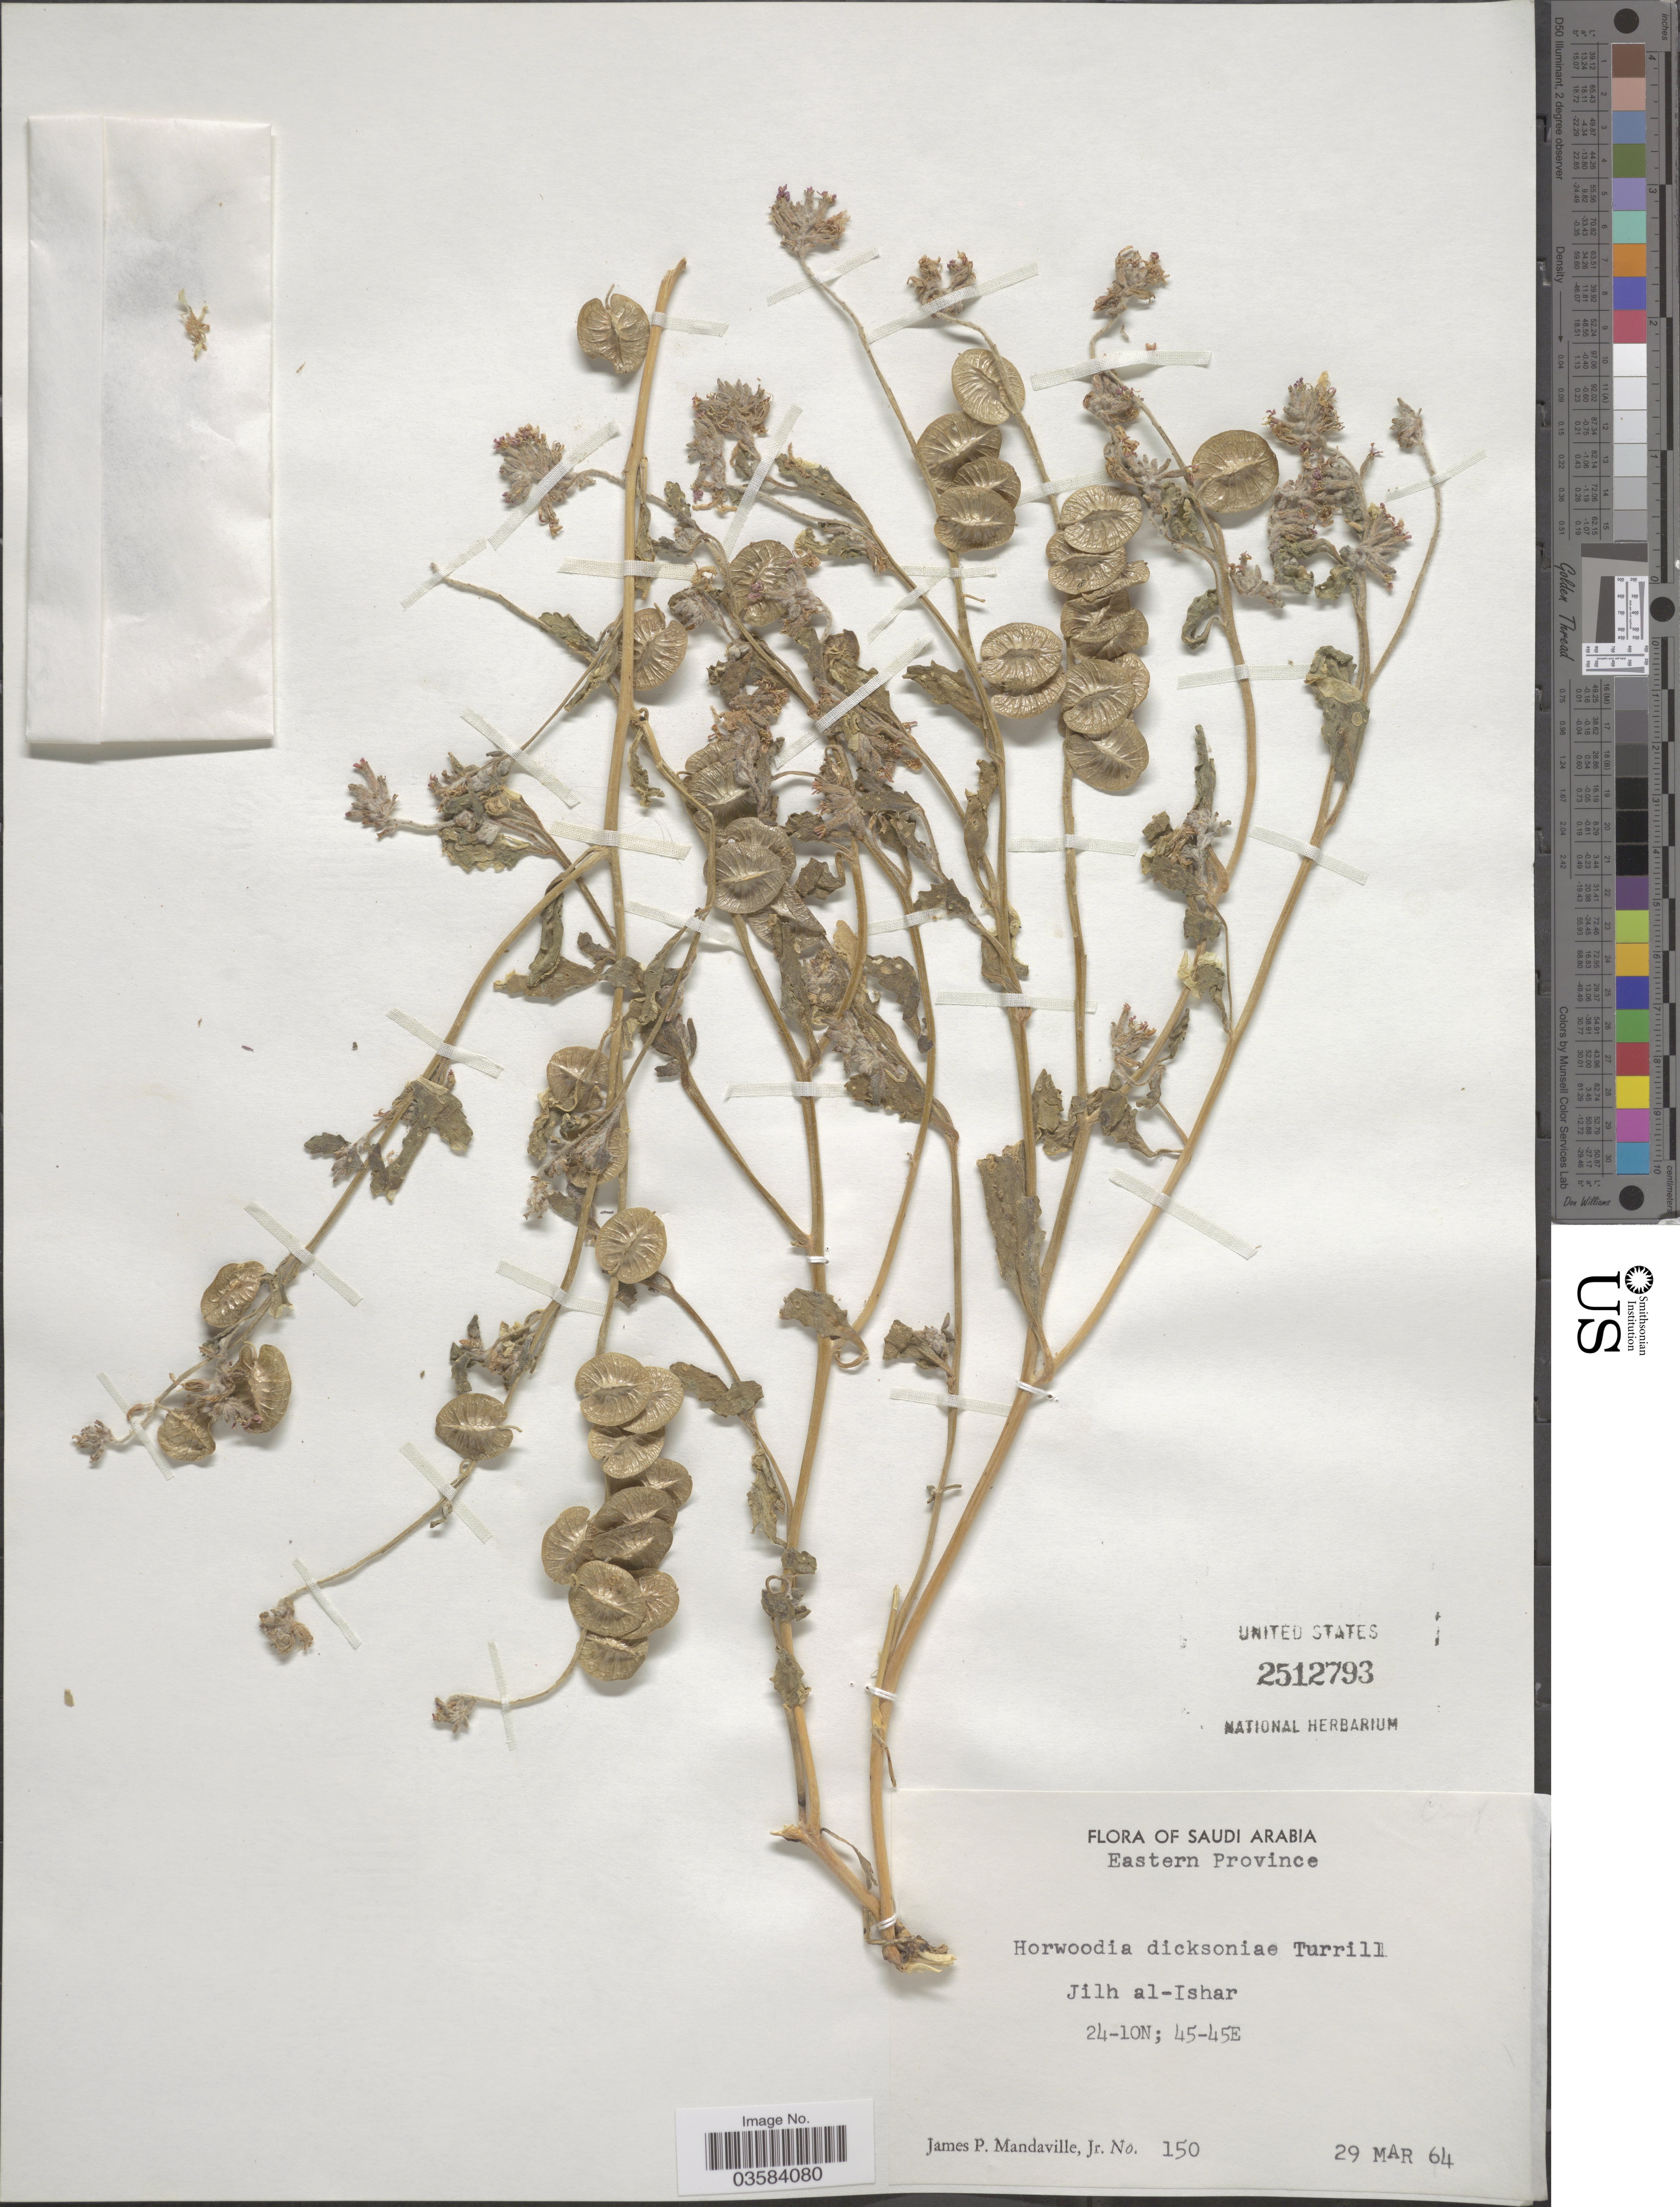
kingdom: Plantae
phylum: Tracheophyta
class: Magnoliopsida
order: Brassicales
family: Brassicaceae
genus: Horwoodia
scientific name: Horwoodia dicksoniae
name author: Turrill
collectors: J. Mandaville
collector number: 150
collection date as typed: Transcribed d/m/y: 29/3/64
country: Saudi Arabia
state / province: Ash Sharqiyah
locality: Eastern Province. Jilh al-Ishar.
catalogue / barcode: US 2512793